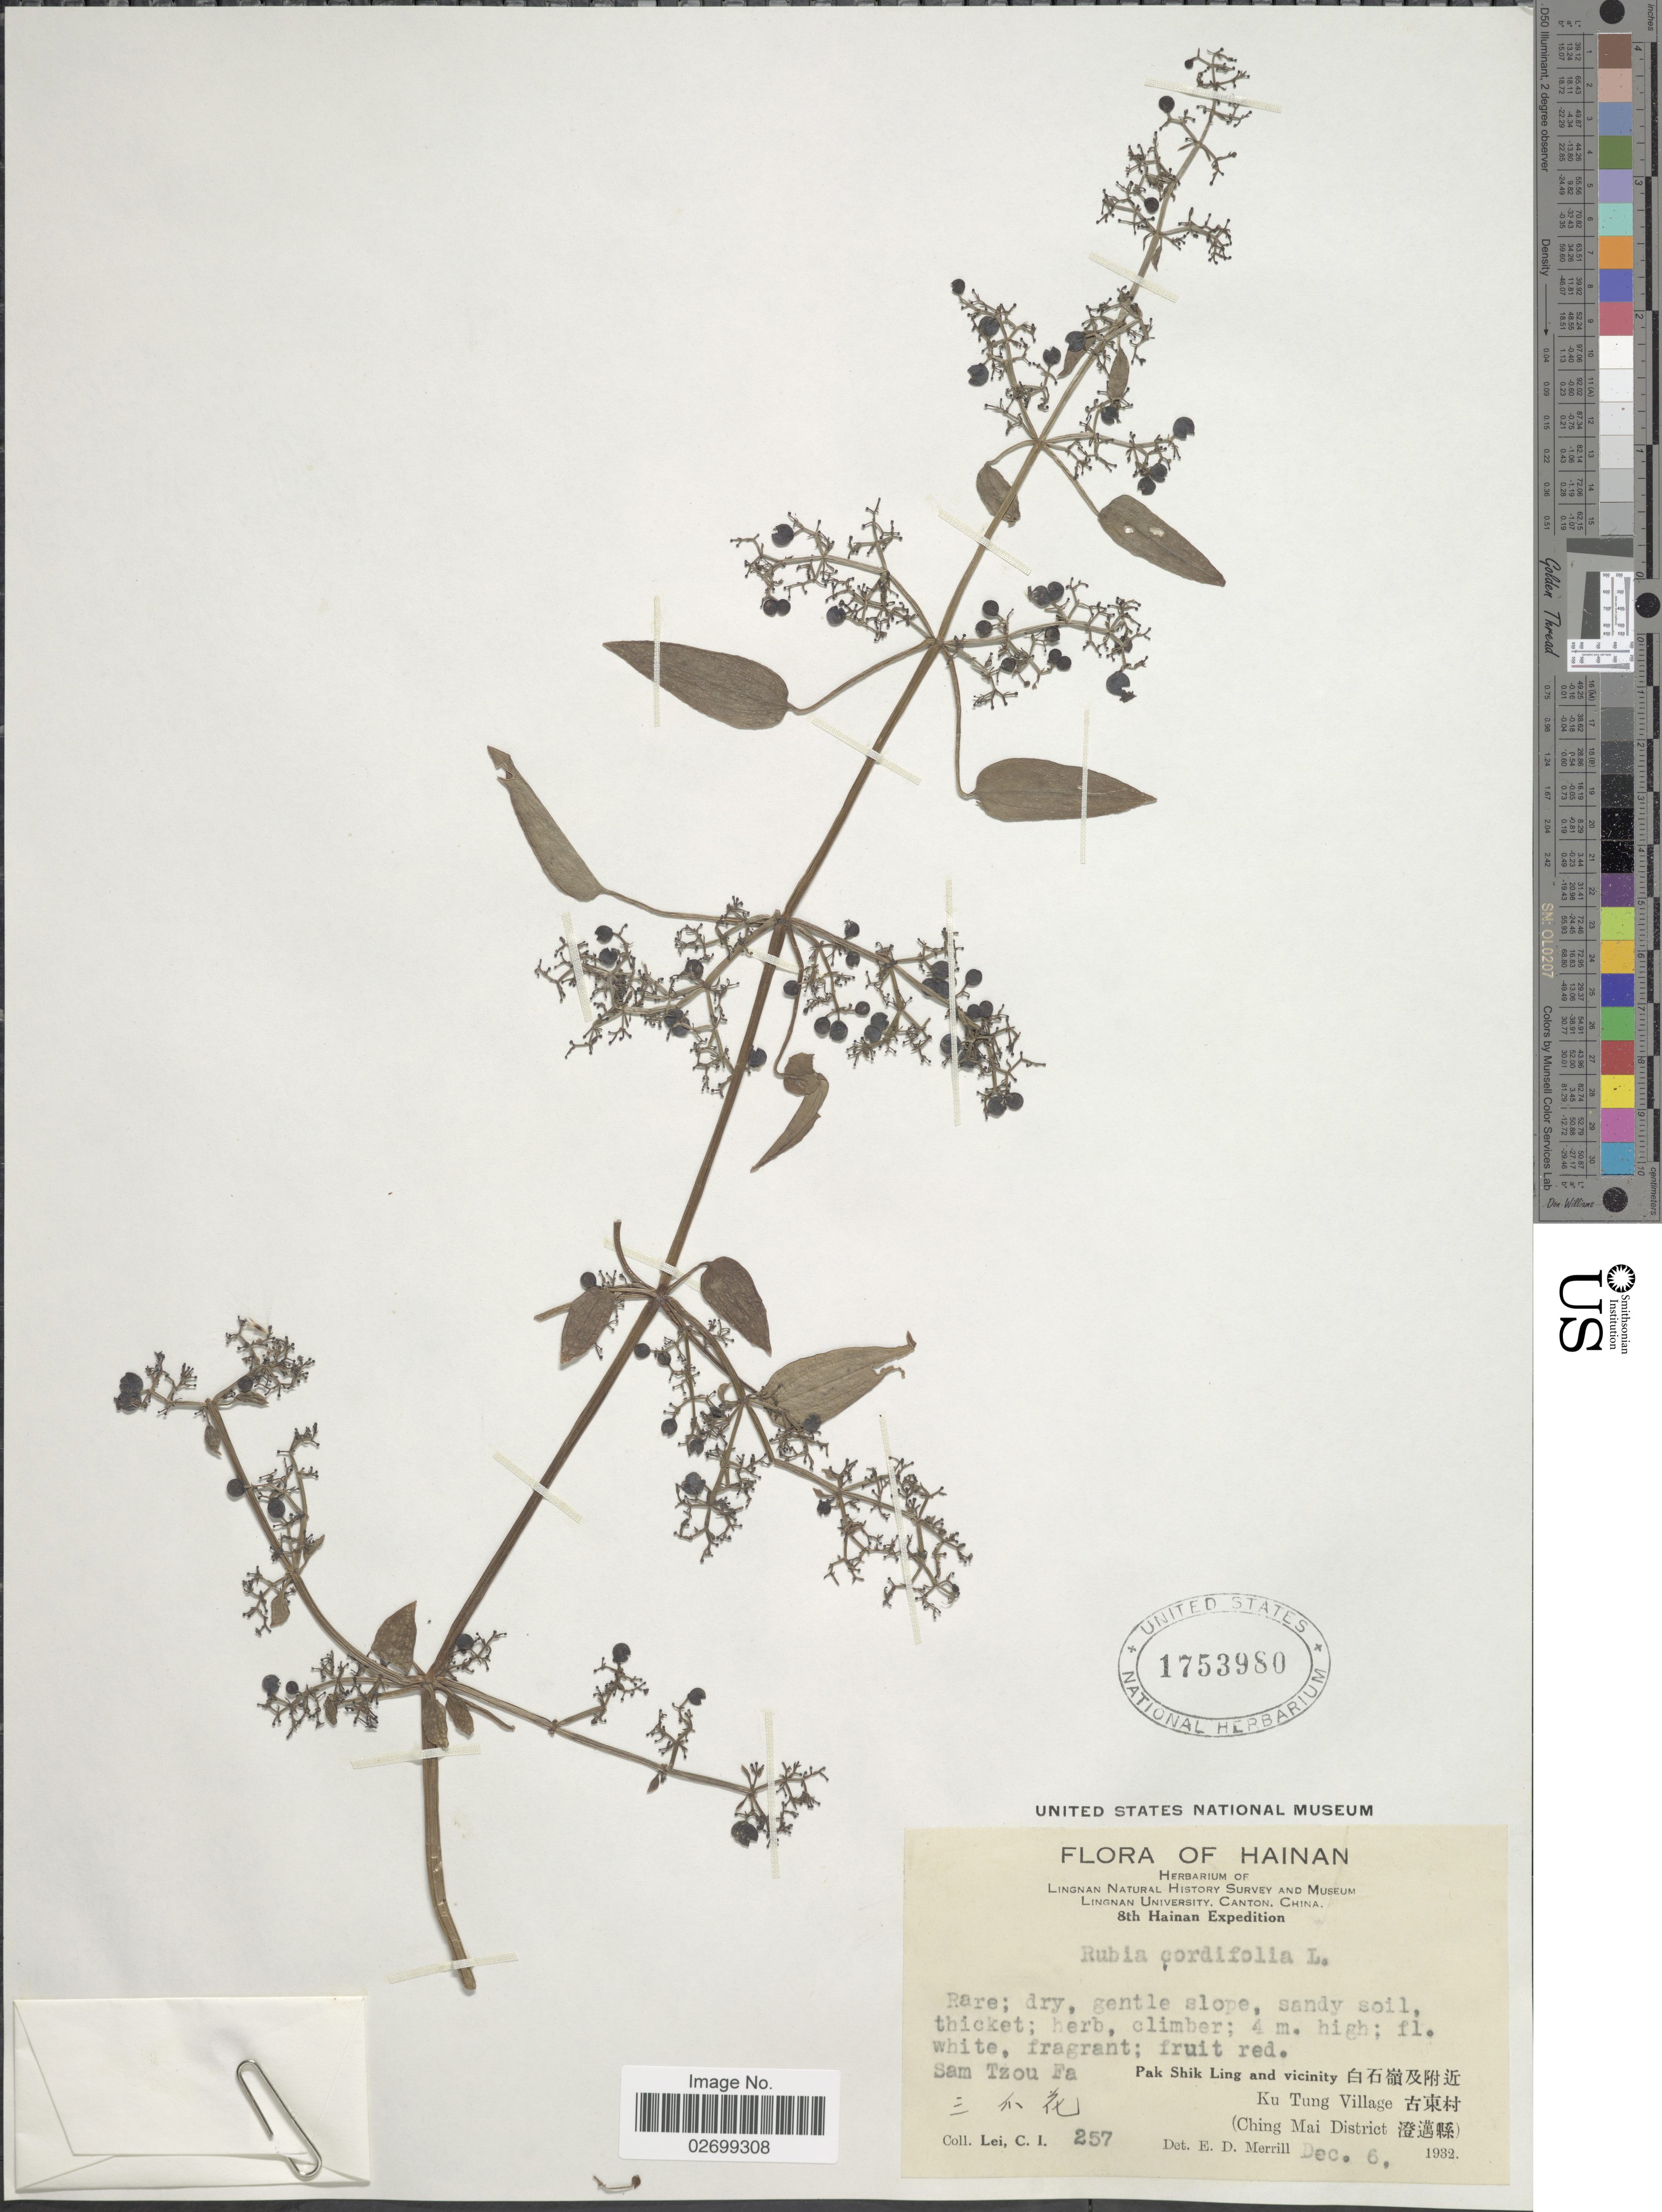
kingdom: Plantae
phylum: Tracheophyta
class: Magnoliopsida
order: Gentianales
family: Rubiaceae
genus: Rubia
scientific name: Rubia cordifolia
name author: L.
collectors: C. I. Lei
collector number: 257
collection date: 1932-12-06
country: China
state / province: Hainan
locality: Sam Tzou Fa, Pak Shik Ling and vicinity, Ku Tung Village (Ching Mai District)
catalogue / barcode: US 1753980